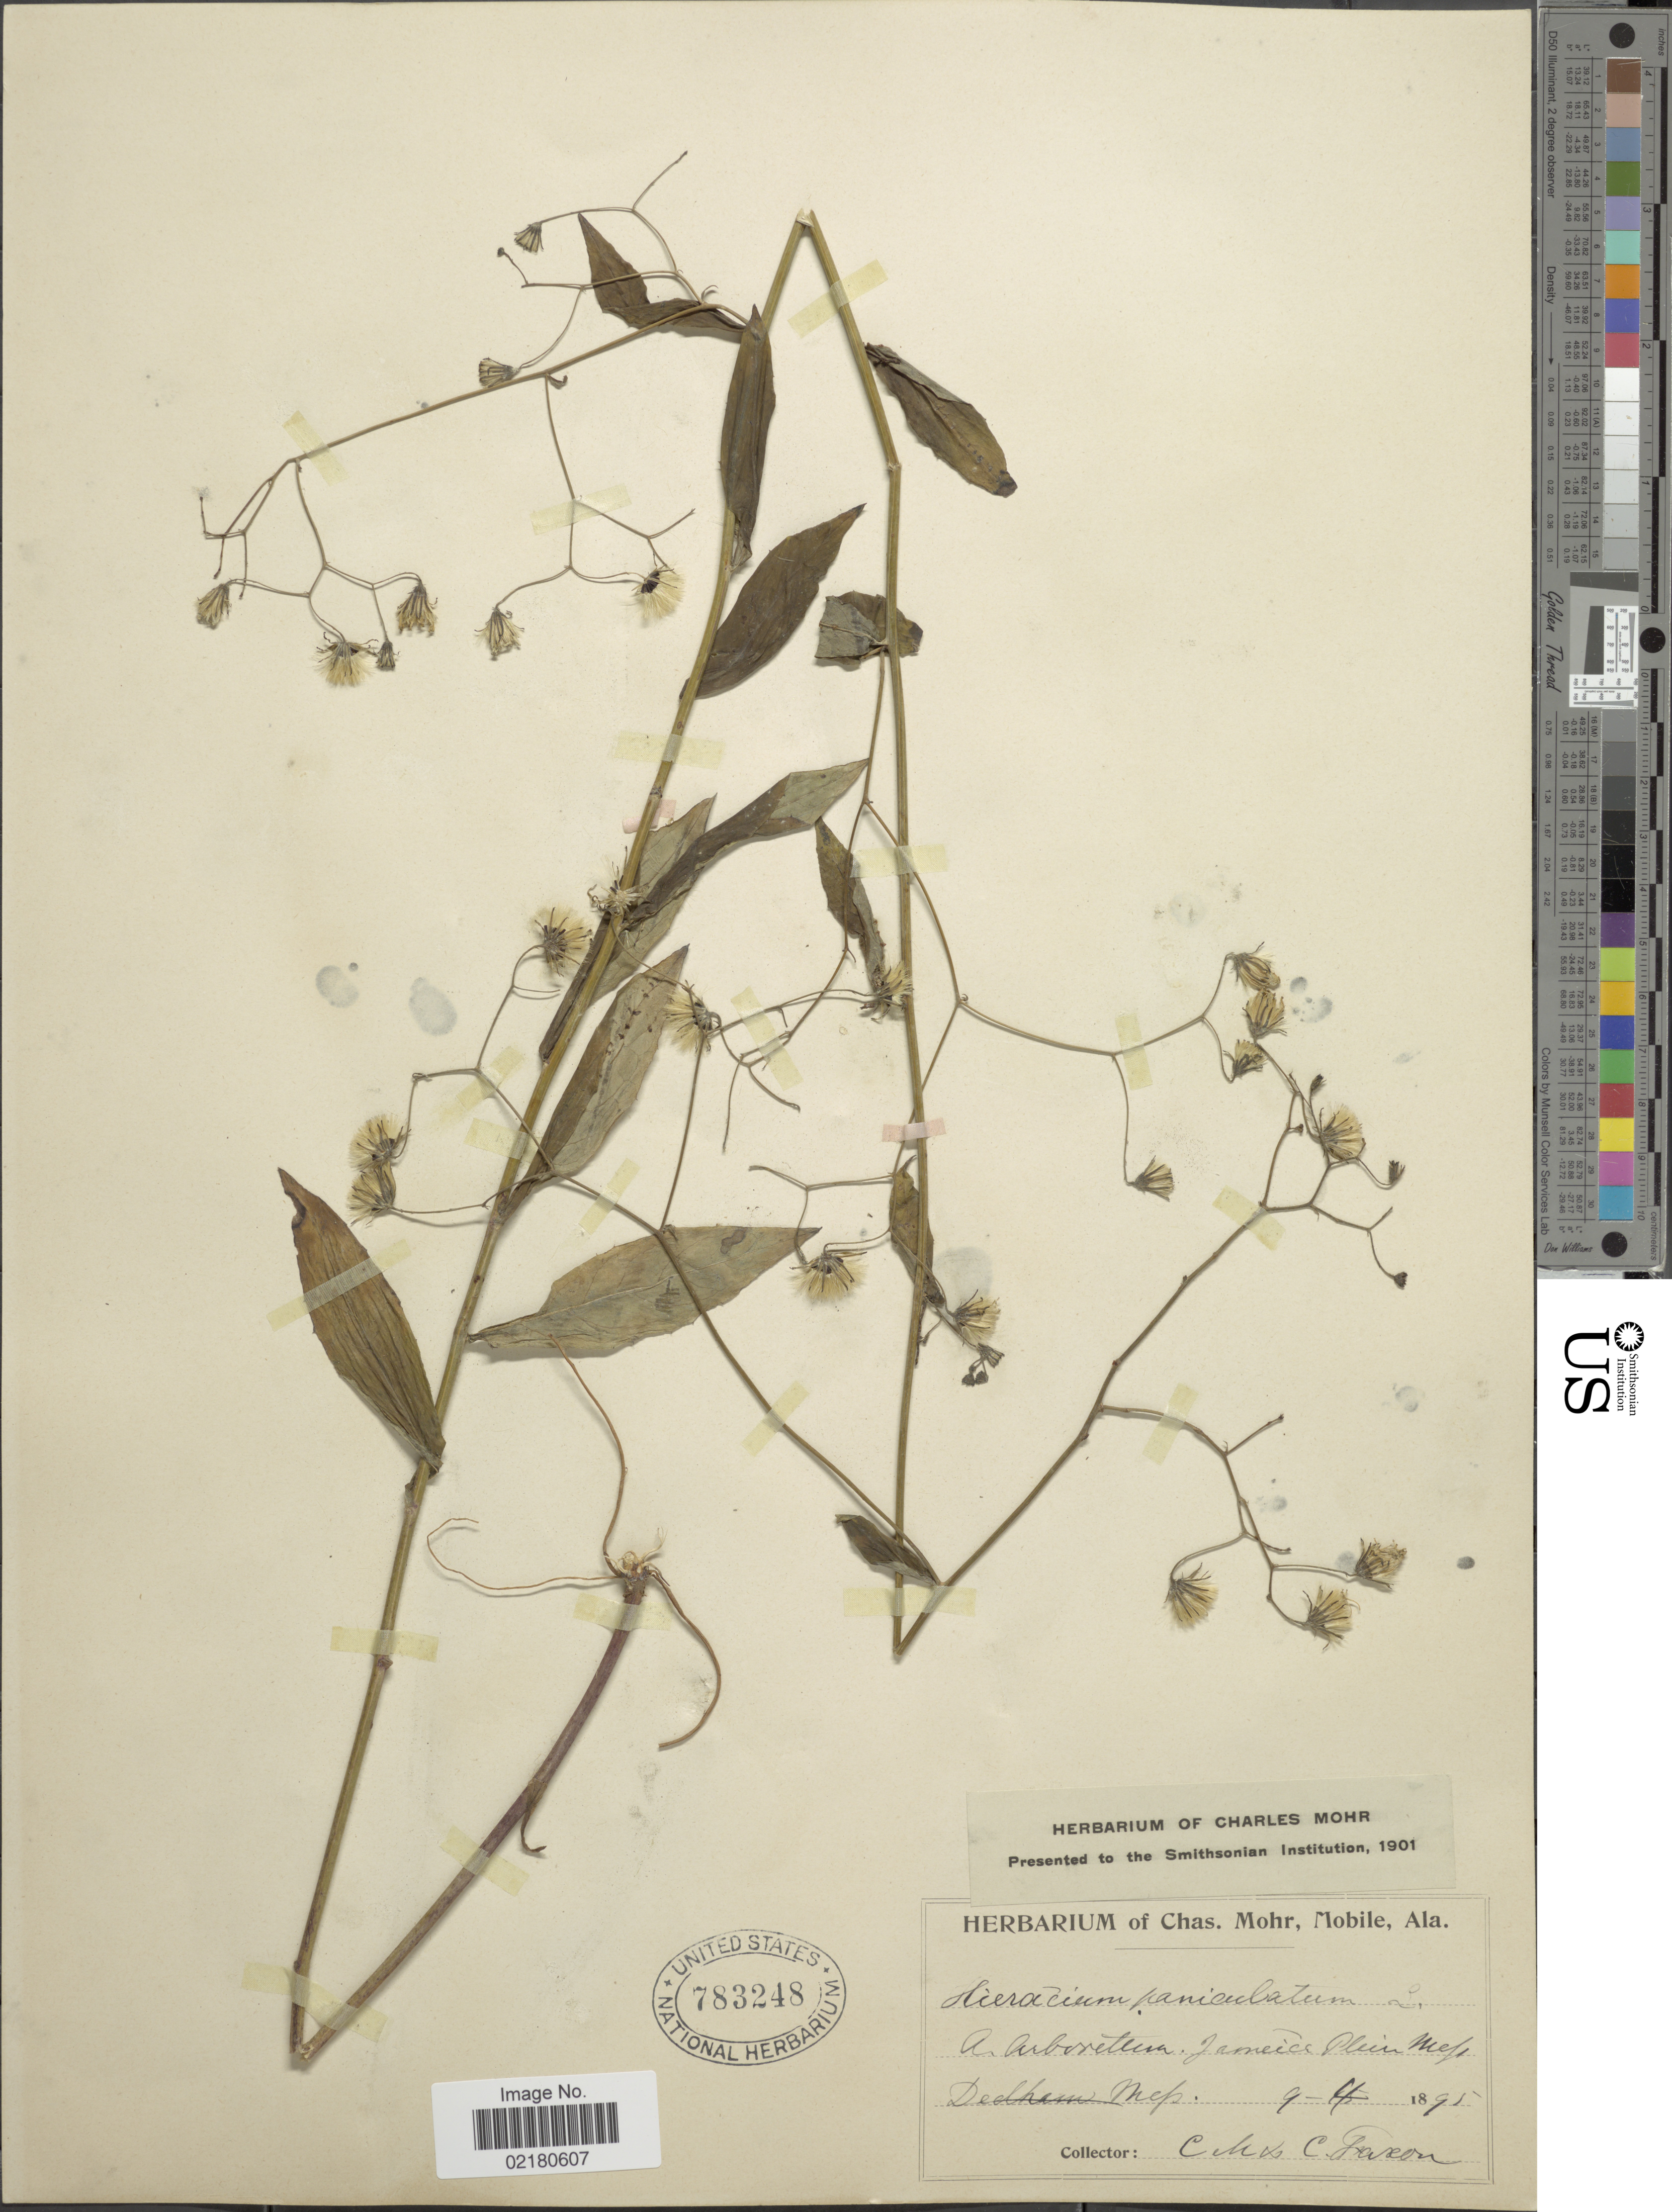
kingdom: Plantae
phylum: Tracheophyta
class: Magnoliopsida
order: Asterales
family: Asteraceae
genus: Hieracium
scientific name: Hieracium paniculatum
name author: L.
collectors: M. Faxon & C. Faxon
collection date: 1895-09-04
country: United States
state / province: Massachusetts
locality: Jamaica Plain Mass, Dedham Mass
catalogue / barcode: US 783248